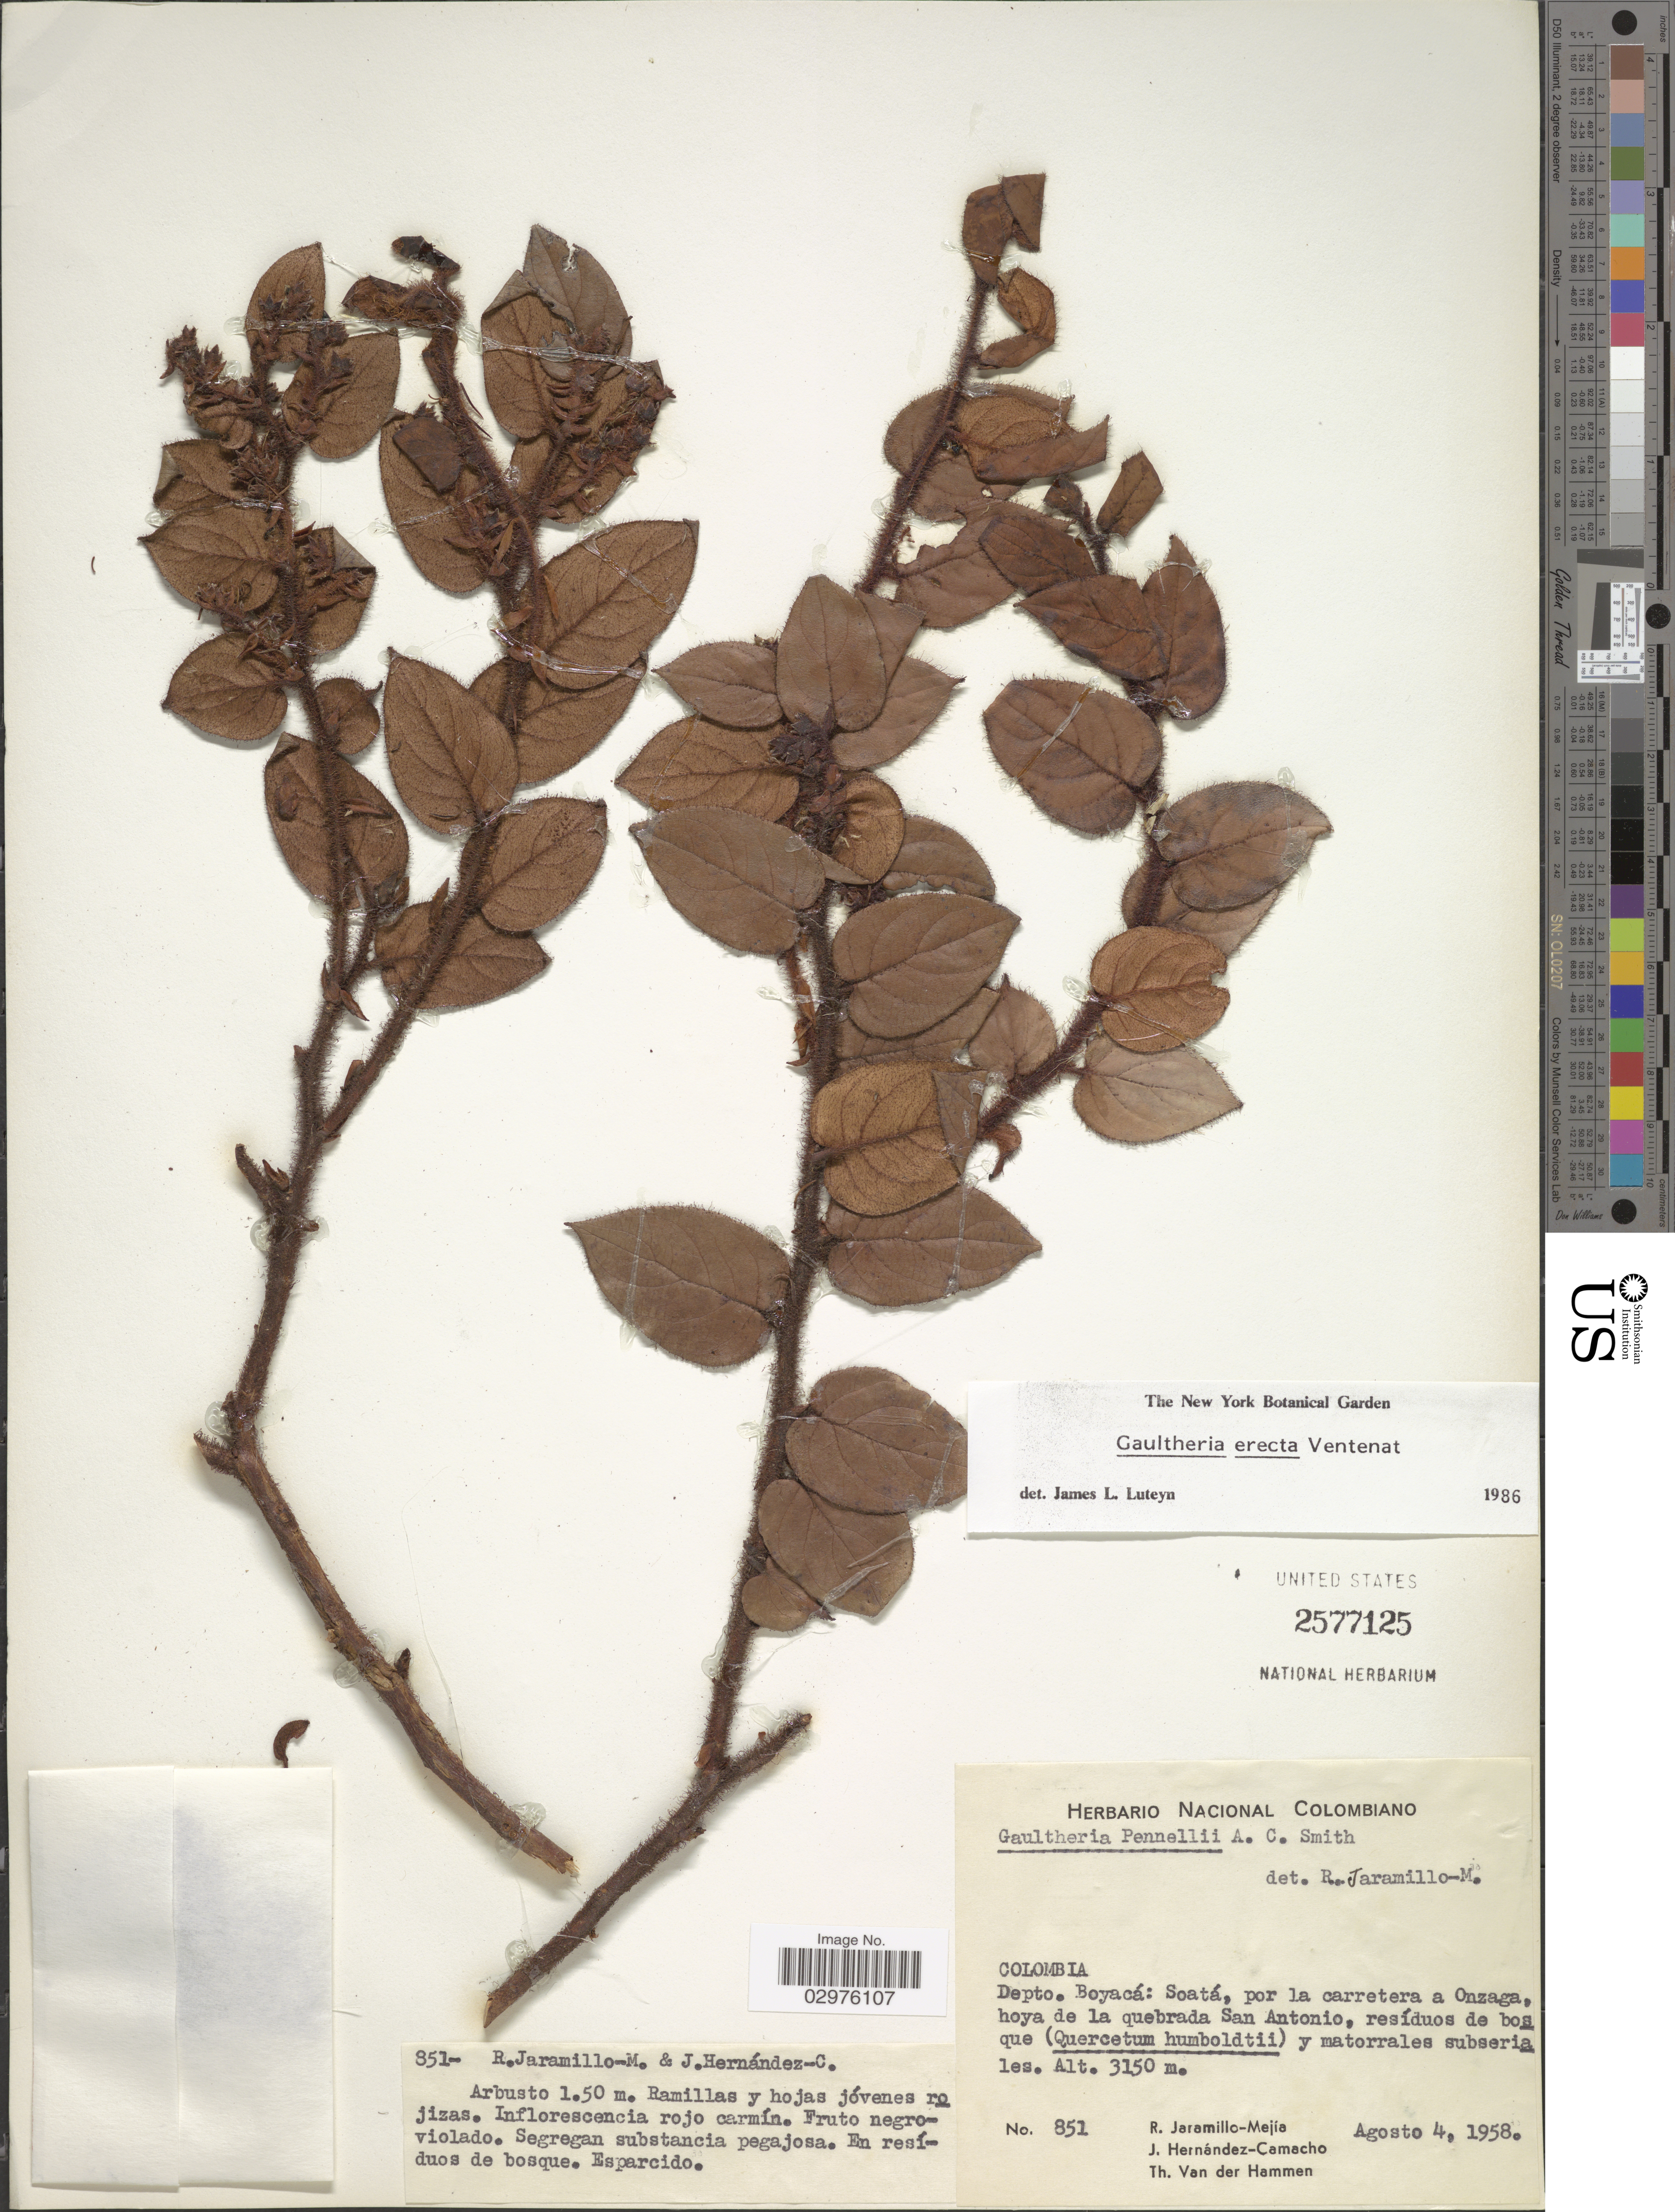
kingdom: Plantae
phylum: Tracheophyta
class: Magnoliopsida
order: Ericales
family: Ericaceae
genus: Gaultheria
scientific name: Gaultheria erecta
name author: Vent.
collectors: R. Jaramillo M., J. Hernández-Camacho & T. Van der Hammen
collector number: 851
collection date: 1958-08-04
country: Colombia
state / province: Boyacá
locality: Depto. Boyacá: Soatá, por la carretera a Onzaga, hoya de la quebrada San Antonio.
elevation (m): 3150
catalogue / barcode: US 2577125